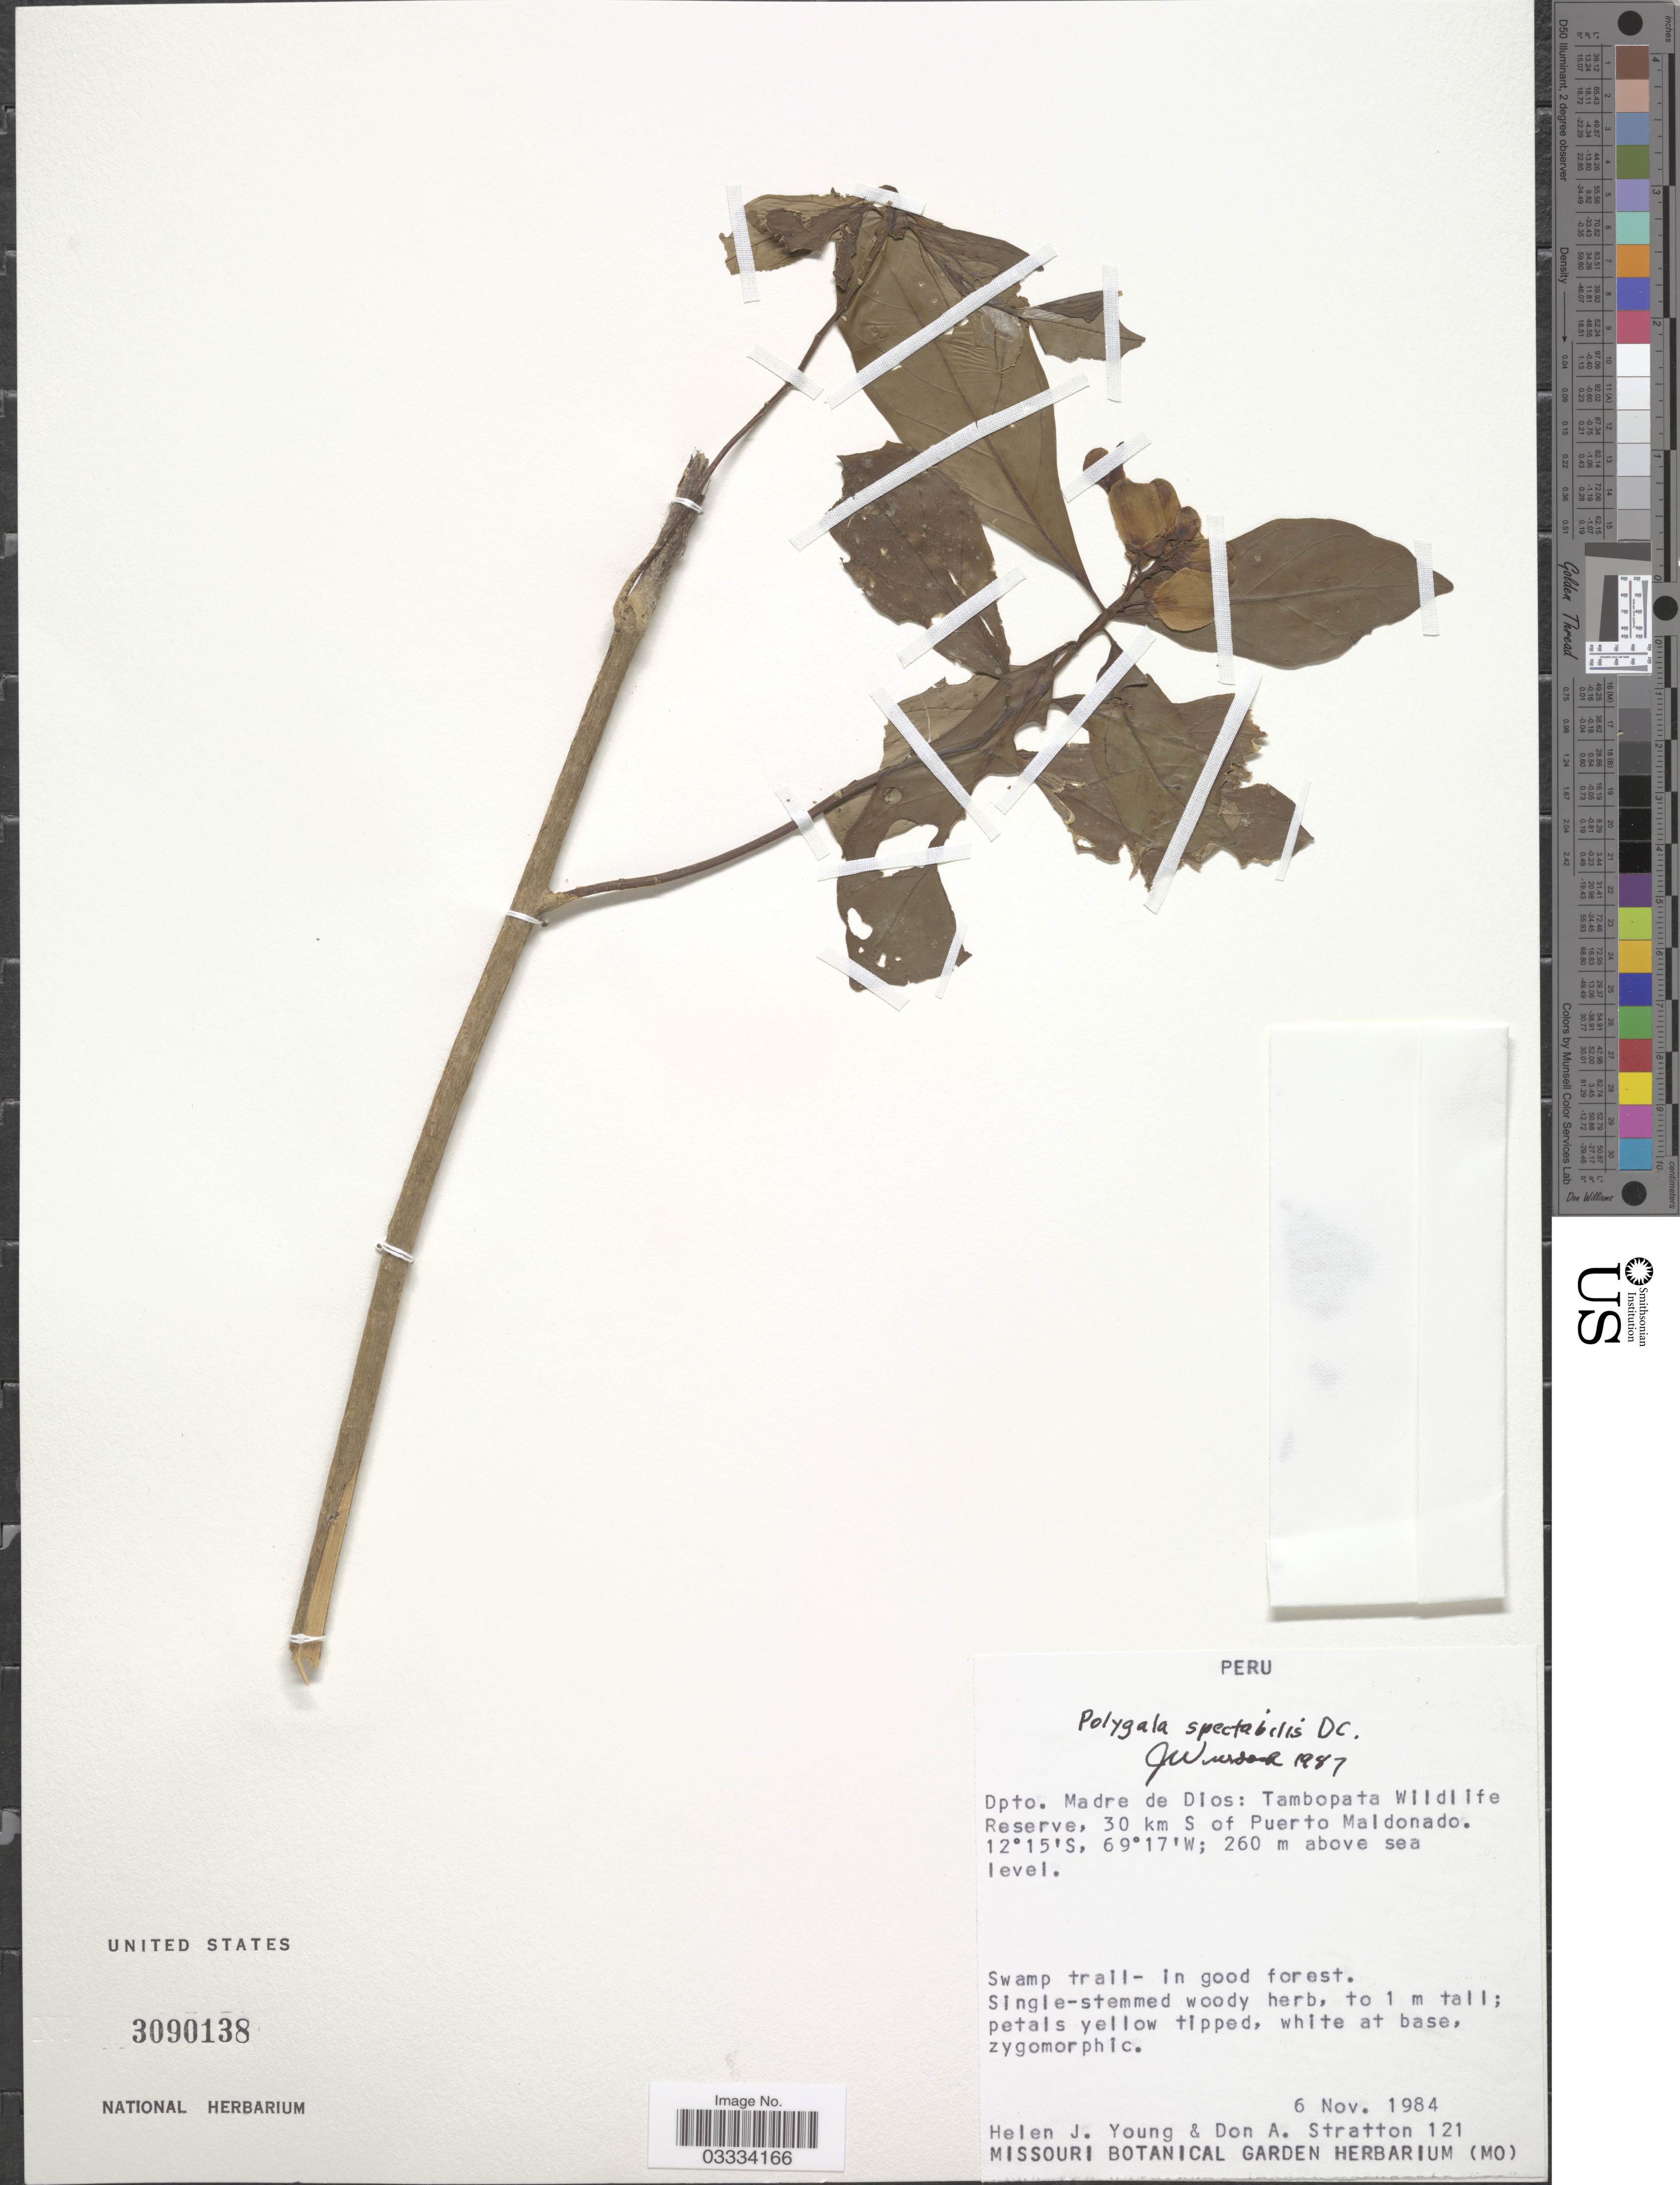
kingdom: Plantae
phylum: Tracheophyta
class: Magnoliopsida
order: Fabales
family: Polygalaceae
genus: Caamembeca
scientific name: Caamembeca spectabilis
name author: (DC.) J.F.B. Pastore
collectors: H. Young & D. Stratton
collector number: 121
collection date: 1984-11-06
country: Peru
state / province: Madre de Dios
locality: Dpto. Madre de Dios: Tambopata Wildlife Reserve, 30 km S of Puerto Maldonado.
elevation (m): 260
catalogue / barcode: US 3090138